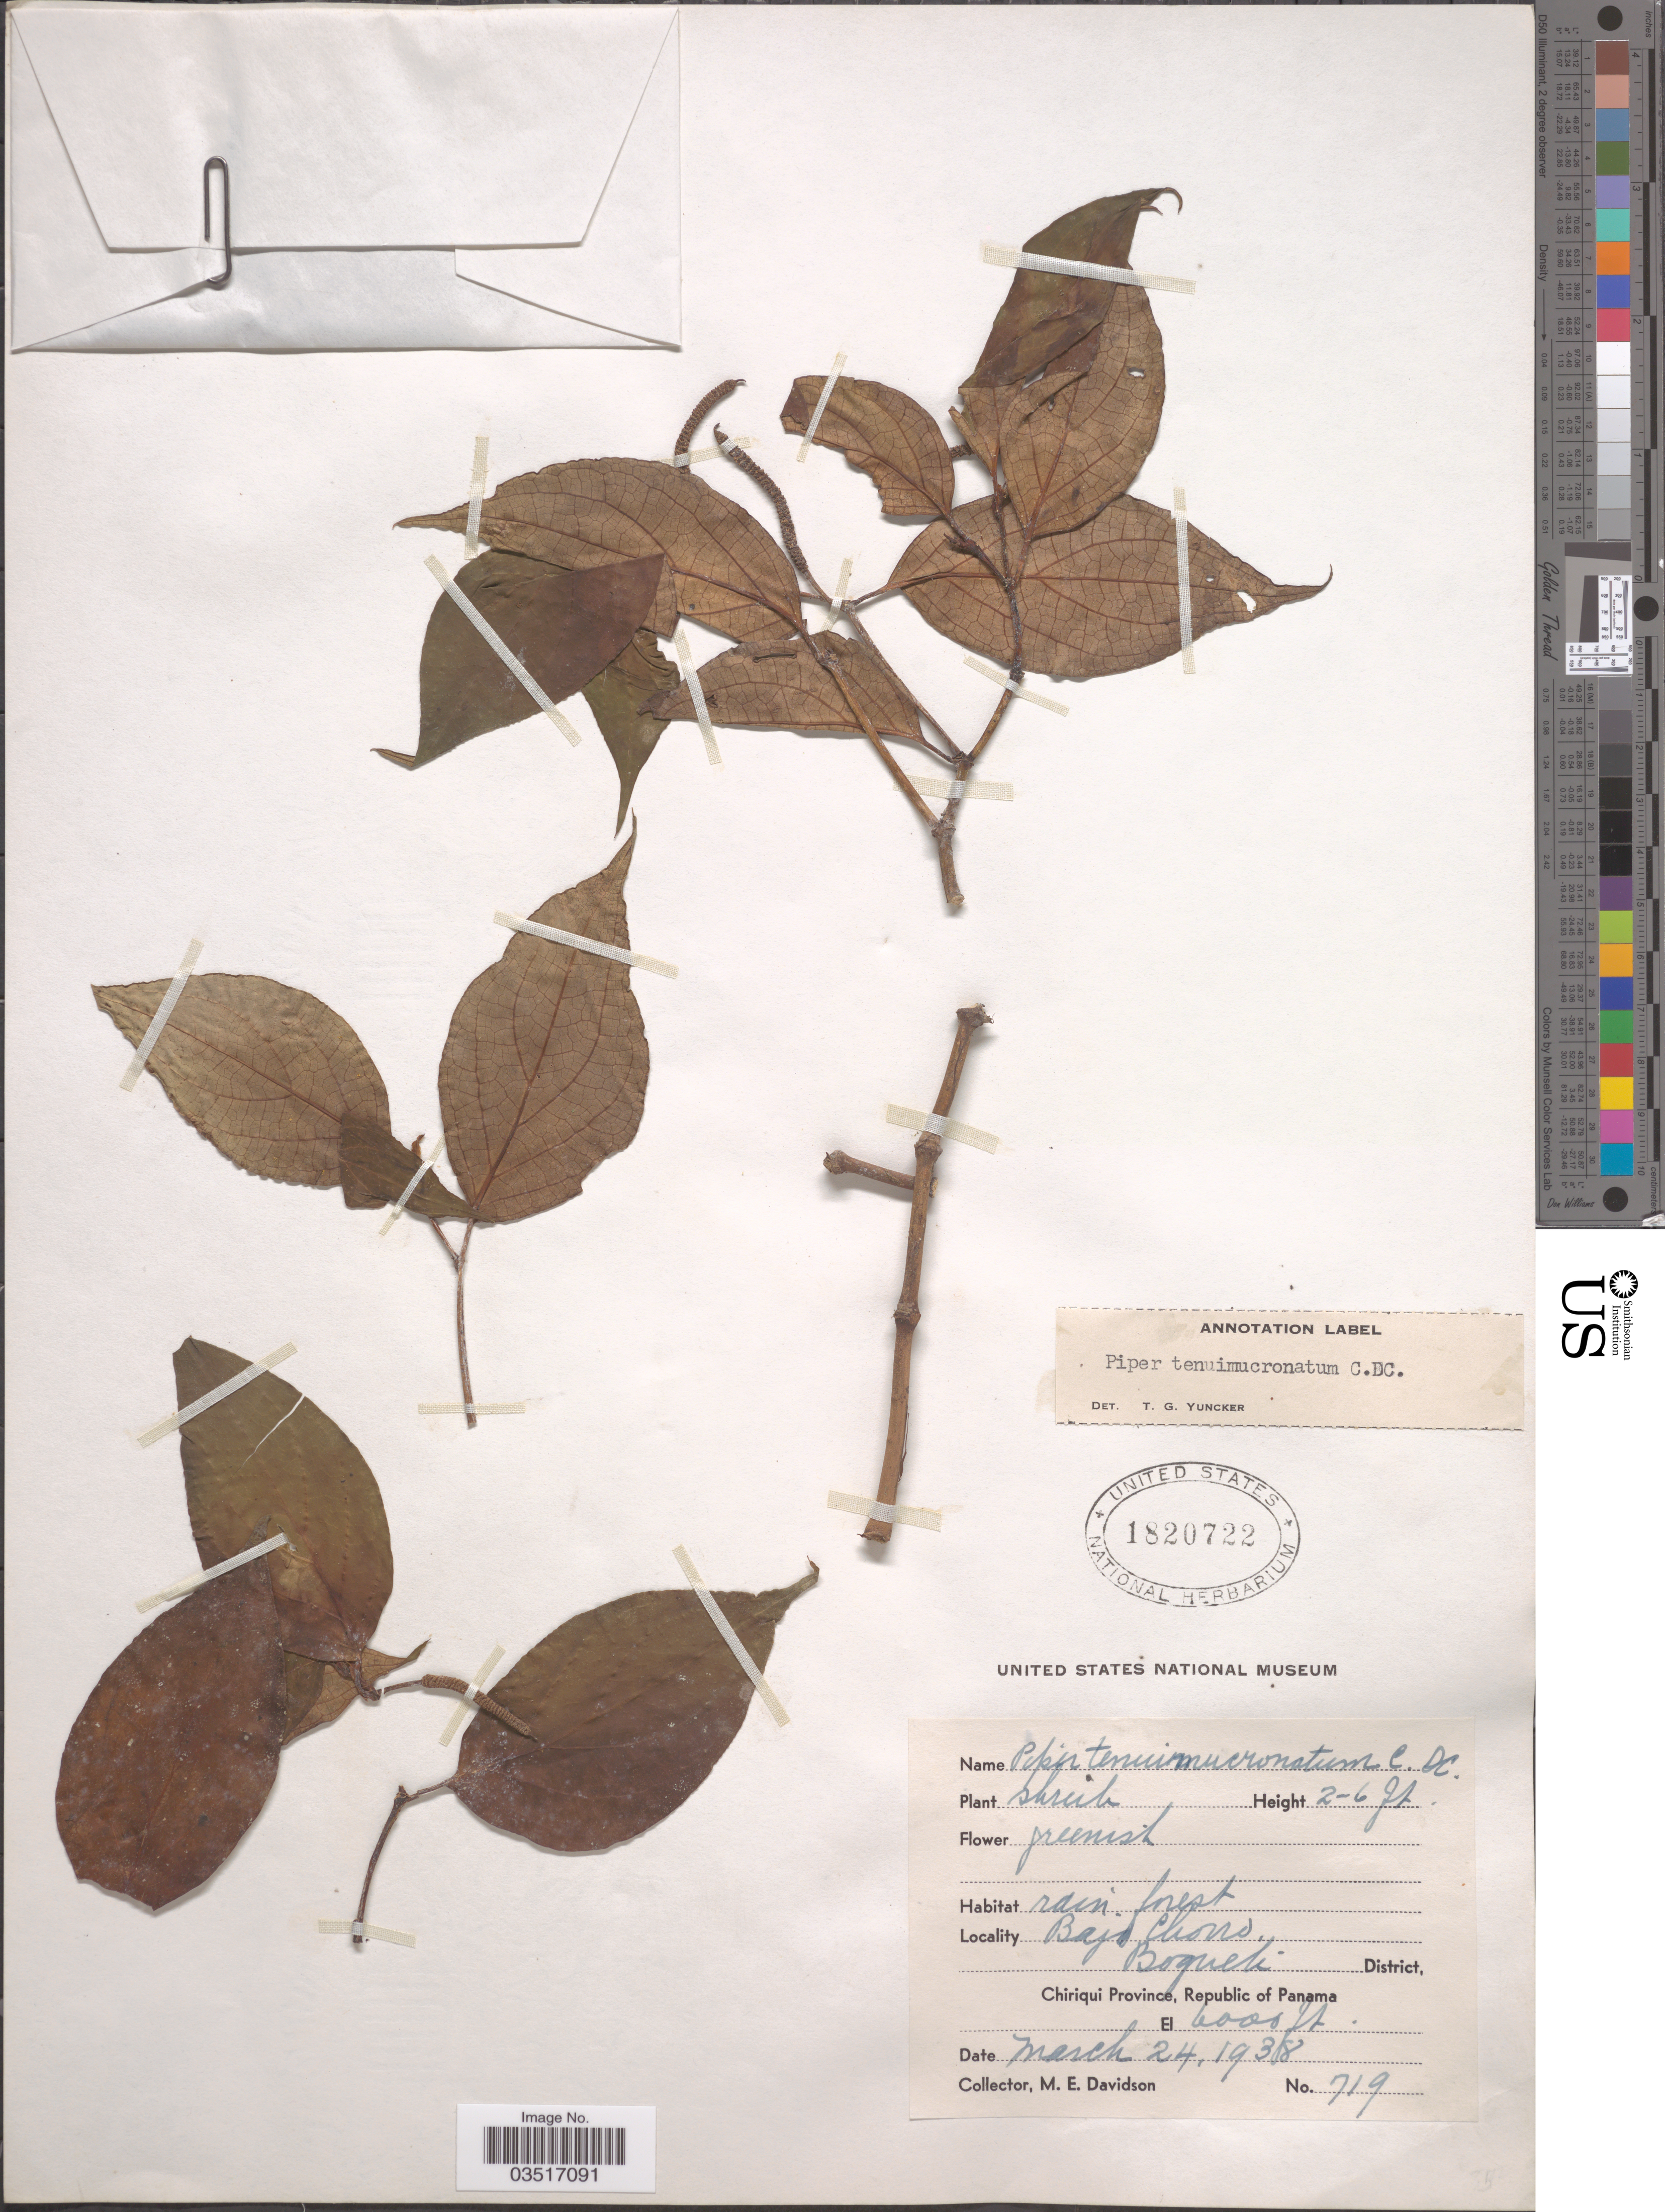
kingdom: Plantae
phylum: Tracheophyta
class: Magnoliopsida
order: Piperales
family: Piperaceae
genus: Piper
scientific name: Piper tenuimucronatum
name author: C. DC.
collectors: M. E. Davidson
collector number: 719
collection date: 1938-03-24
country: Panama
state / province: Chiriqui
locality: Bajo Chorro. Boqueté District.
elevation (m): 1829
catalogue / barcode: US 1820722